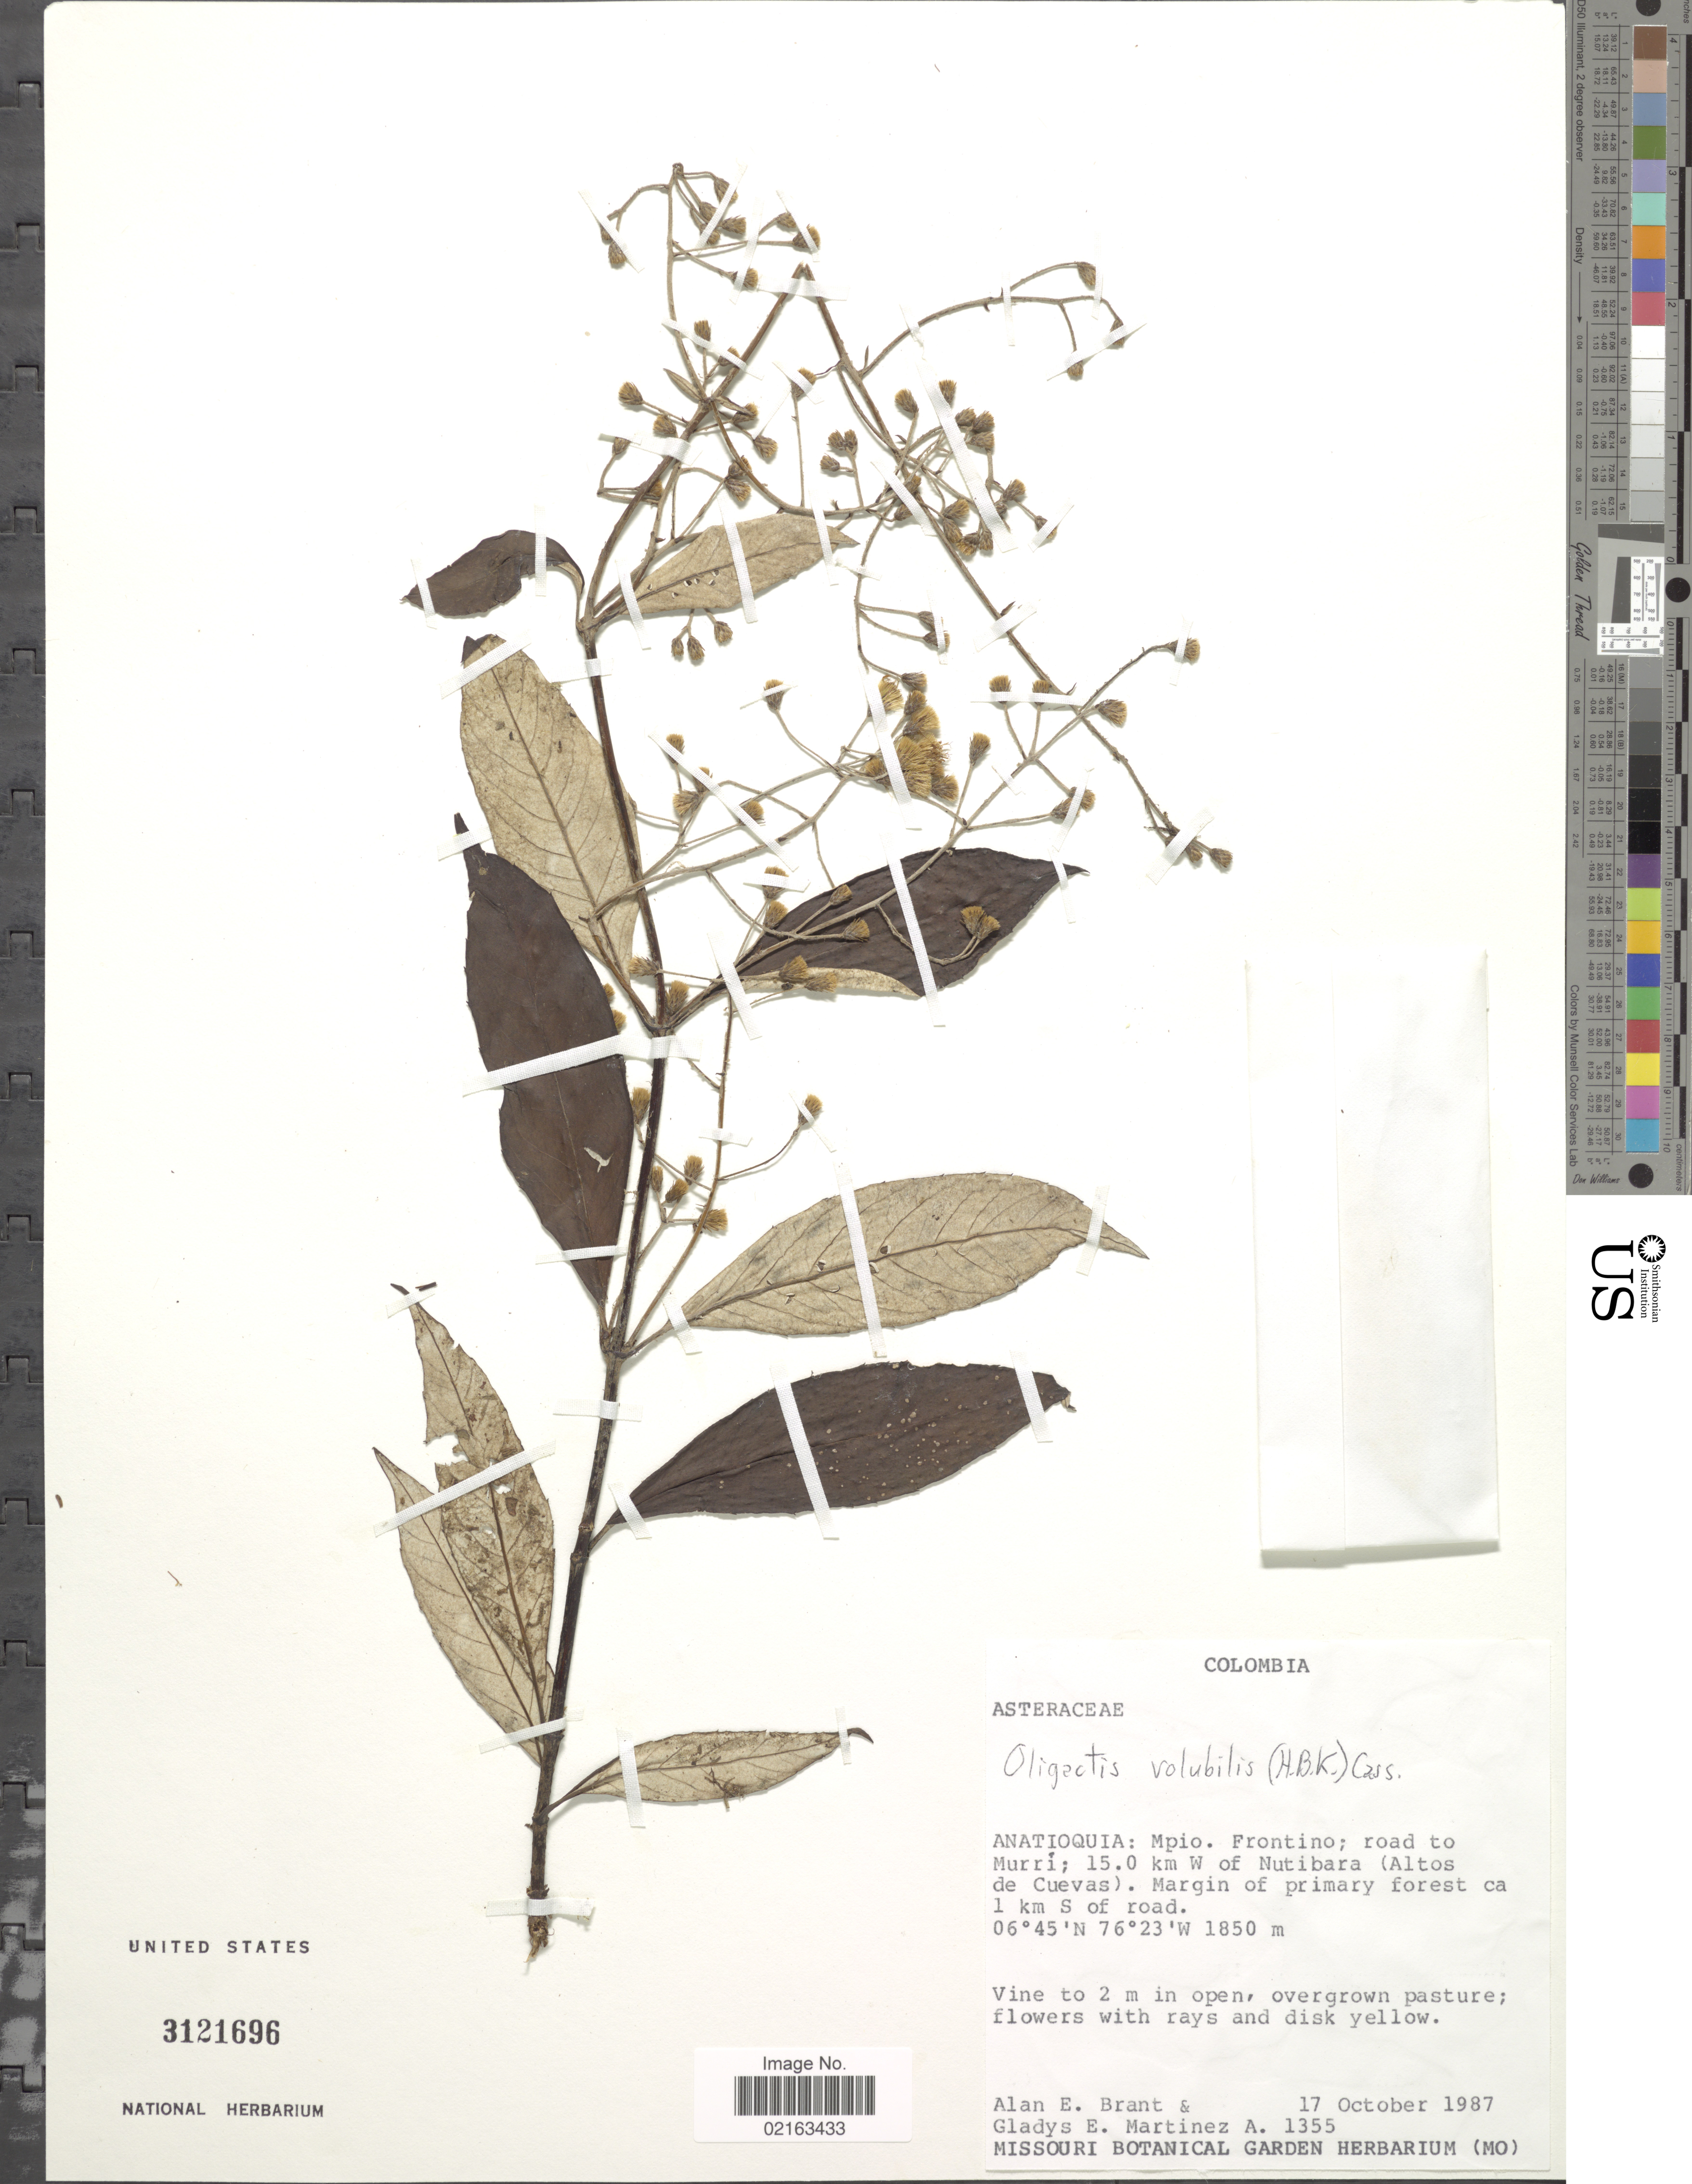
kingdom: Plantae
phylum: Tracheophyta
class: Magnoliopsida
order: Asterales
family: Asteraceae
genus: Oligactis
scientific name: Oligactis volubilis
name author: (Kunth) Cass.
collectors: A. Brant & G. Martfnez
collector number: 1355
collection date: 1987-10-17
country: Colombia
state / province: Antioquia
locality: Antioquia: Mpio. Frontino; road to Murrí; 15.0 km W of Nutibara (Altos de Cuevas). Margin of primary forest ca 1 km S of road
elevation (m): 1850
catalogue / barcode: US 3121696